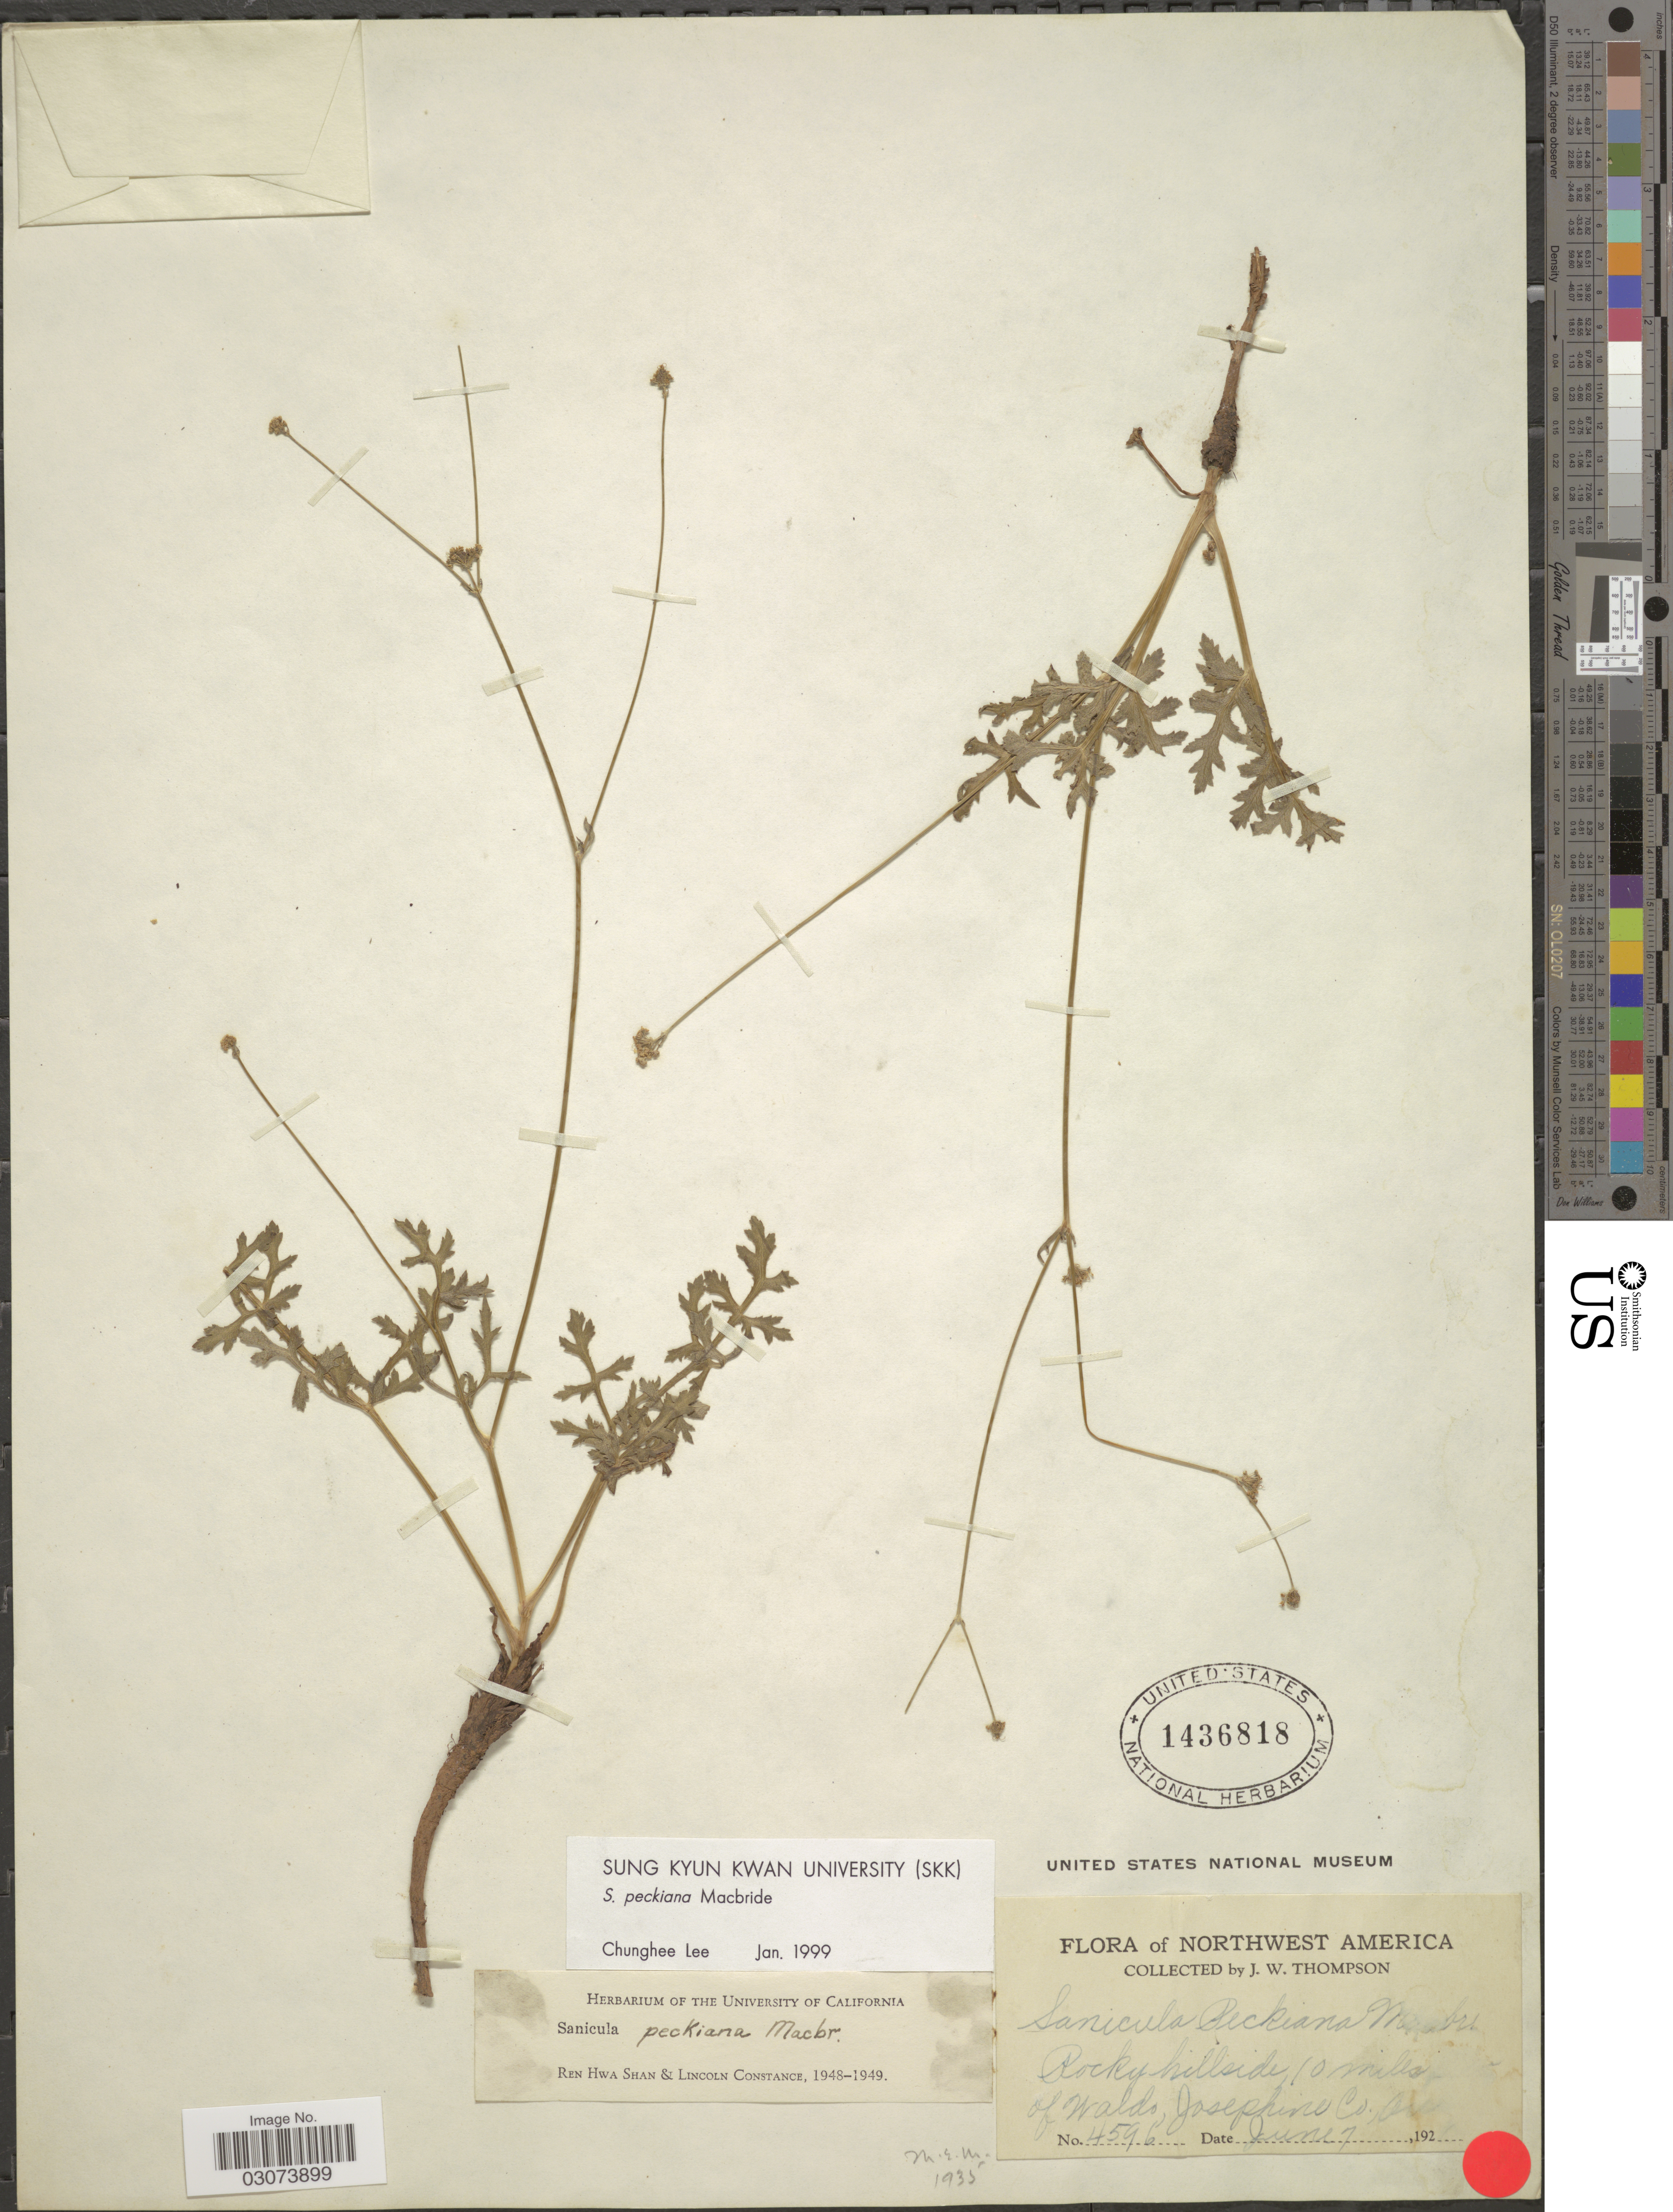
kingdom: Plantae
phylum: Tracheophyta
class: Magnoliopsida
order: Apiales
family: Apiaceae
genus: Sanicula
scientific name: Sanicula peckiana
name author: J.F. Macbr.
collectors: J. Thompson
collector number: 4596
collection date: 1921-06-07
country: United States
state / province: Oregon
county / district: Josephine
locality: Northwest America. 10 miles of Waldo, Josephine Co.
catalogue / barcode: US 1436818